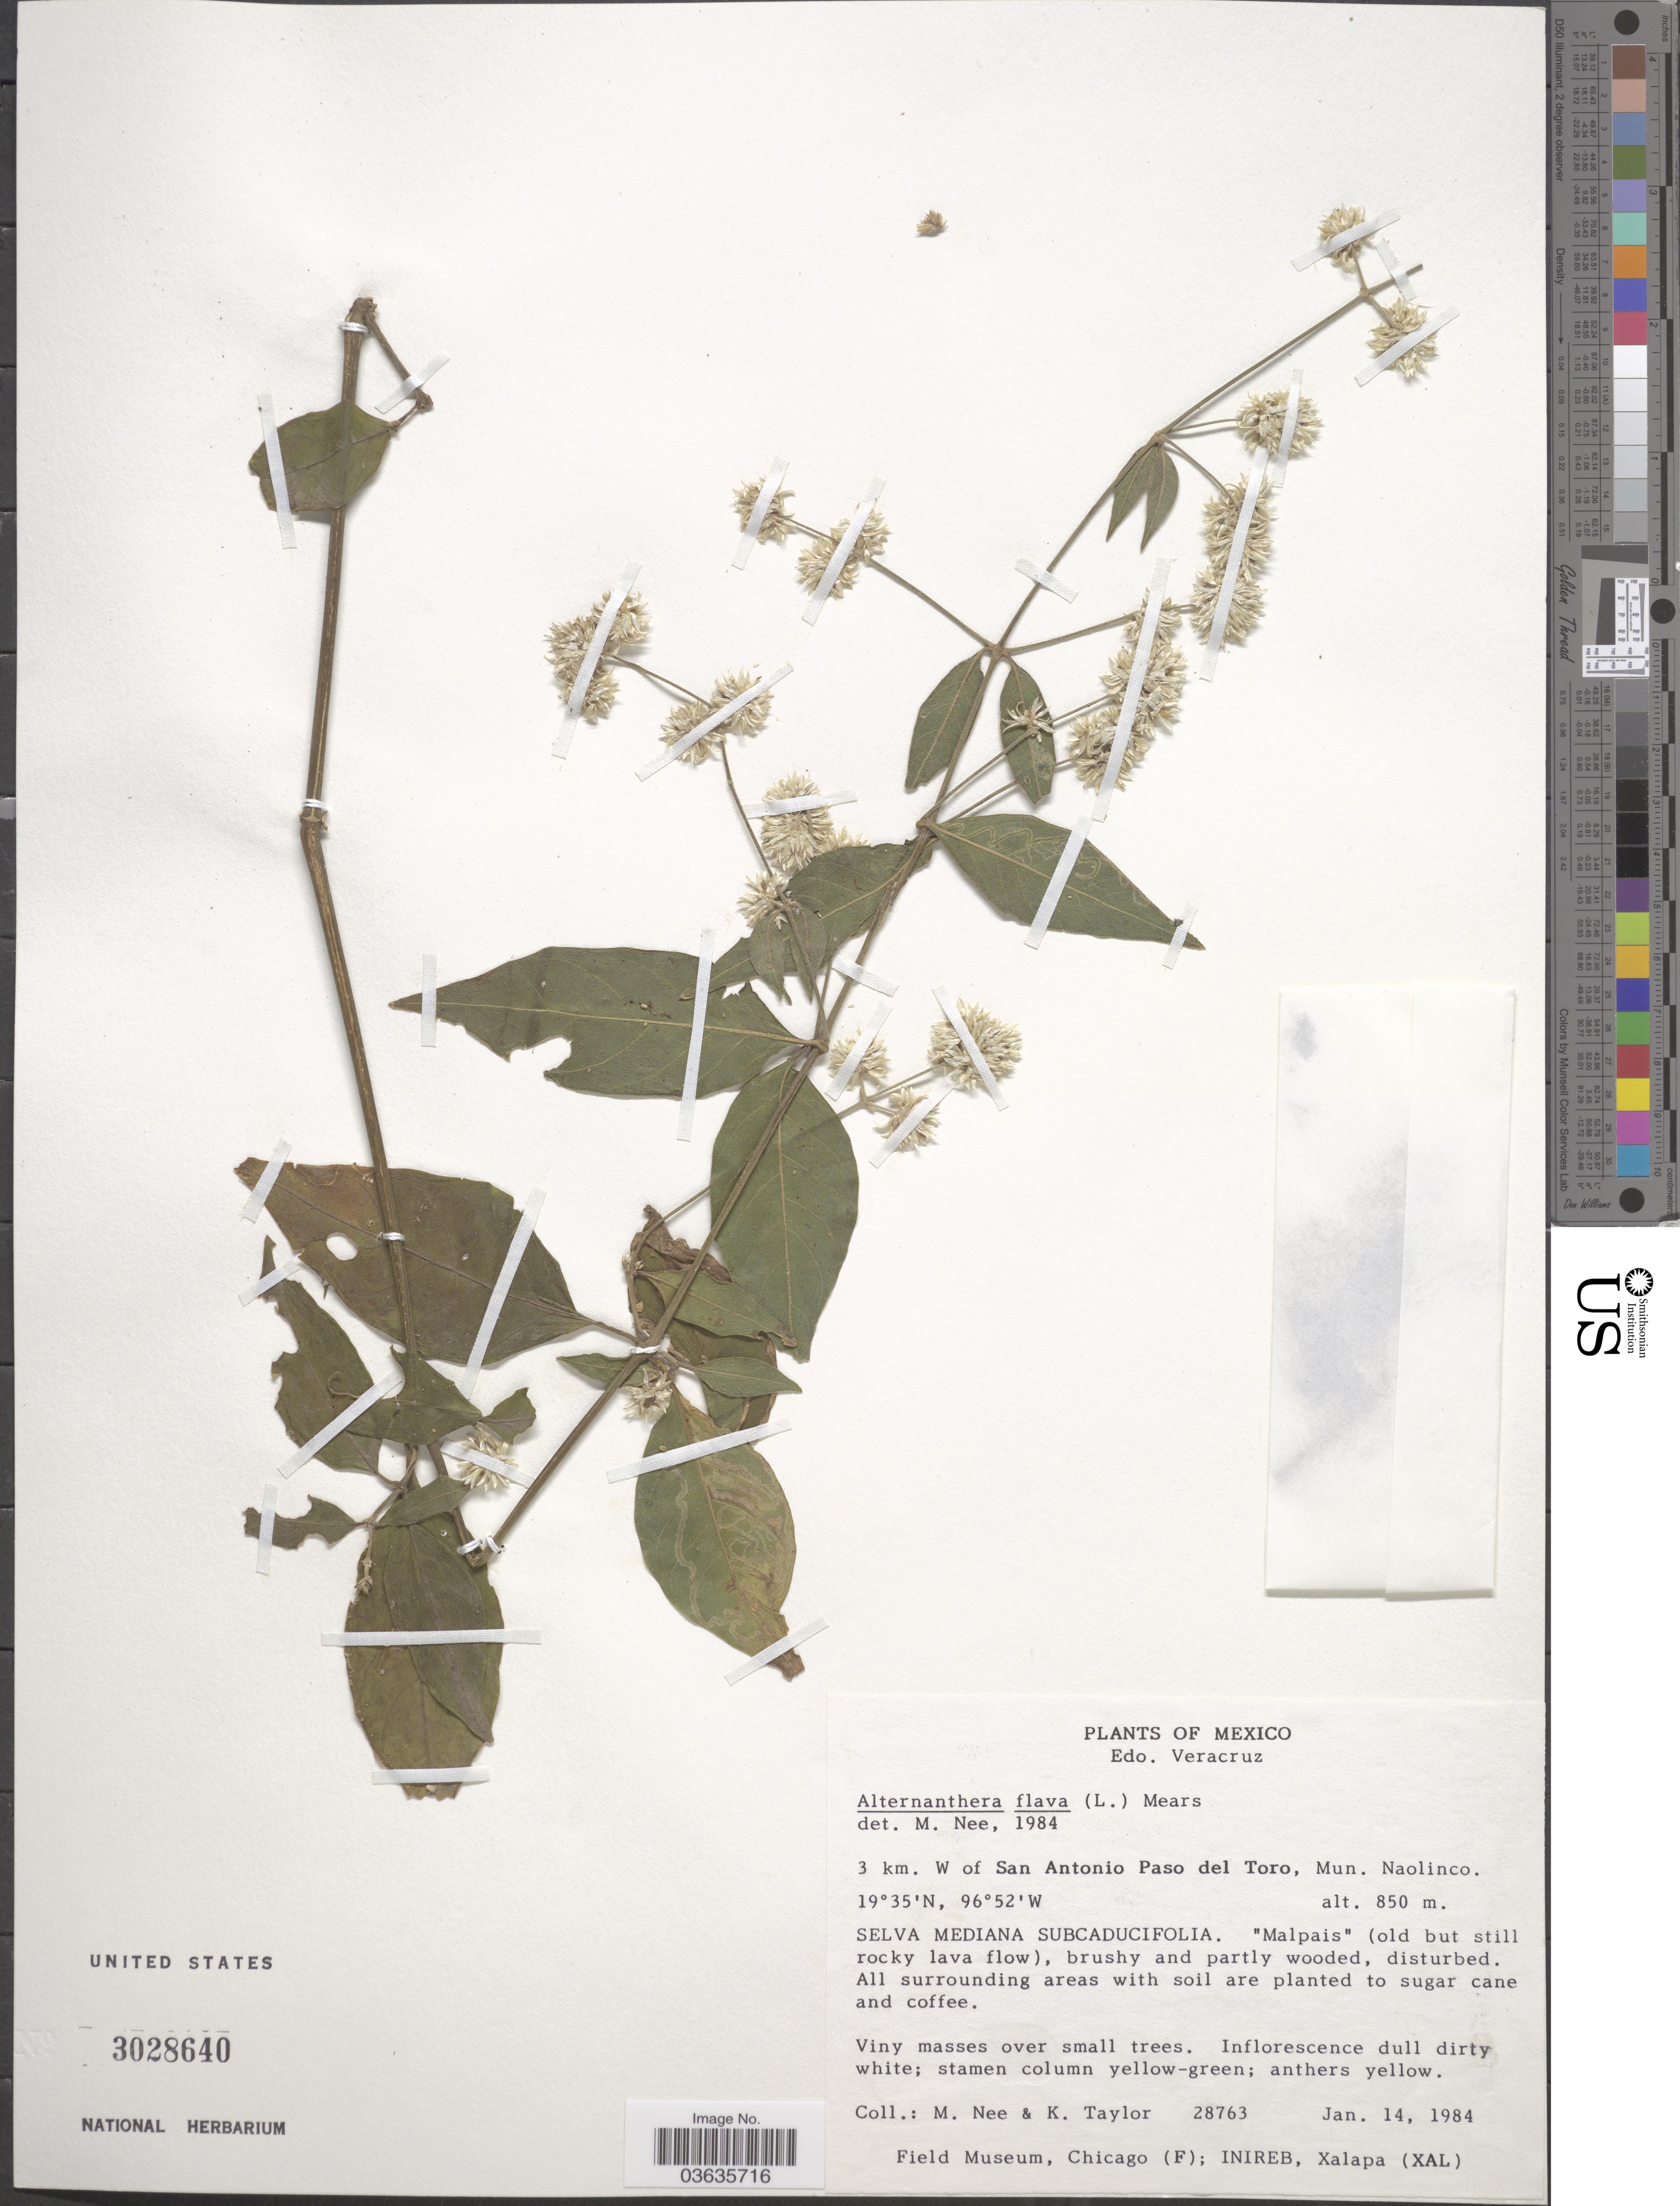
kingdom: Plantae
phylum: Tracheophyta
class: Magnoliopsida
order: Caryophyllales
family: Amaranthaceae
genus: Alternanthera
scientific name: Alternanthera flava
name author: (L.) Mears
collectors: M. Nee & K. Taylor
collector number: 28763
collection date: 1984-01-14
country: Mexico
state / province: Veracruz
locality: Edo. Veracruz. 3 km. W of San Antonio Paso del Toro, Mun. Naolinco.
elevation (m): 850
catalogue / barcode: US 3028640